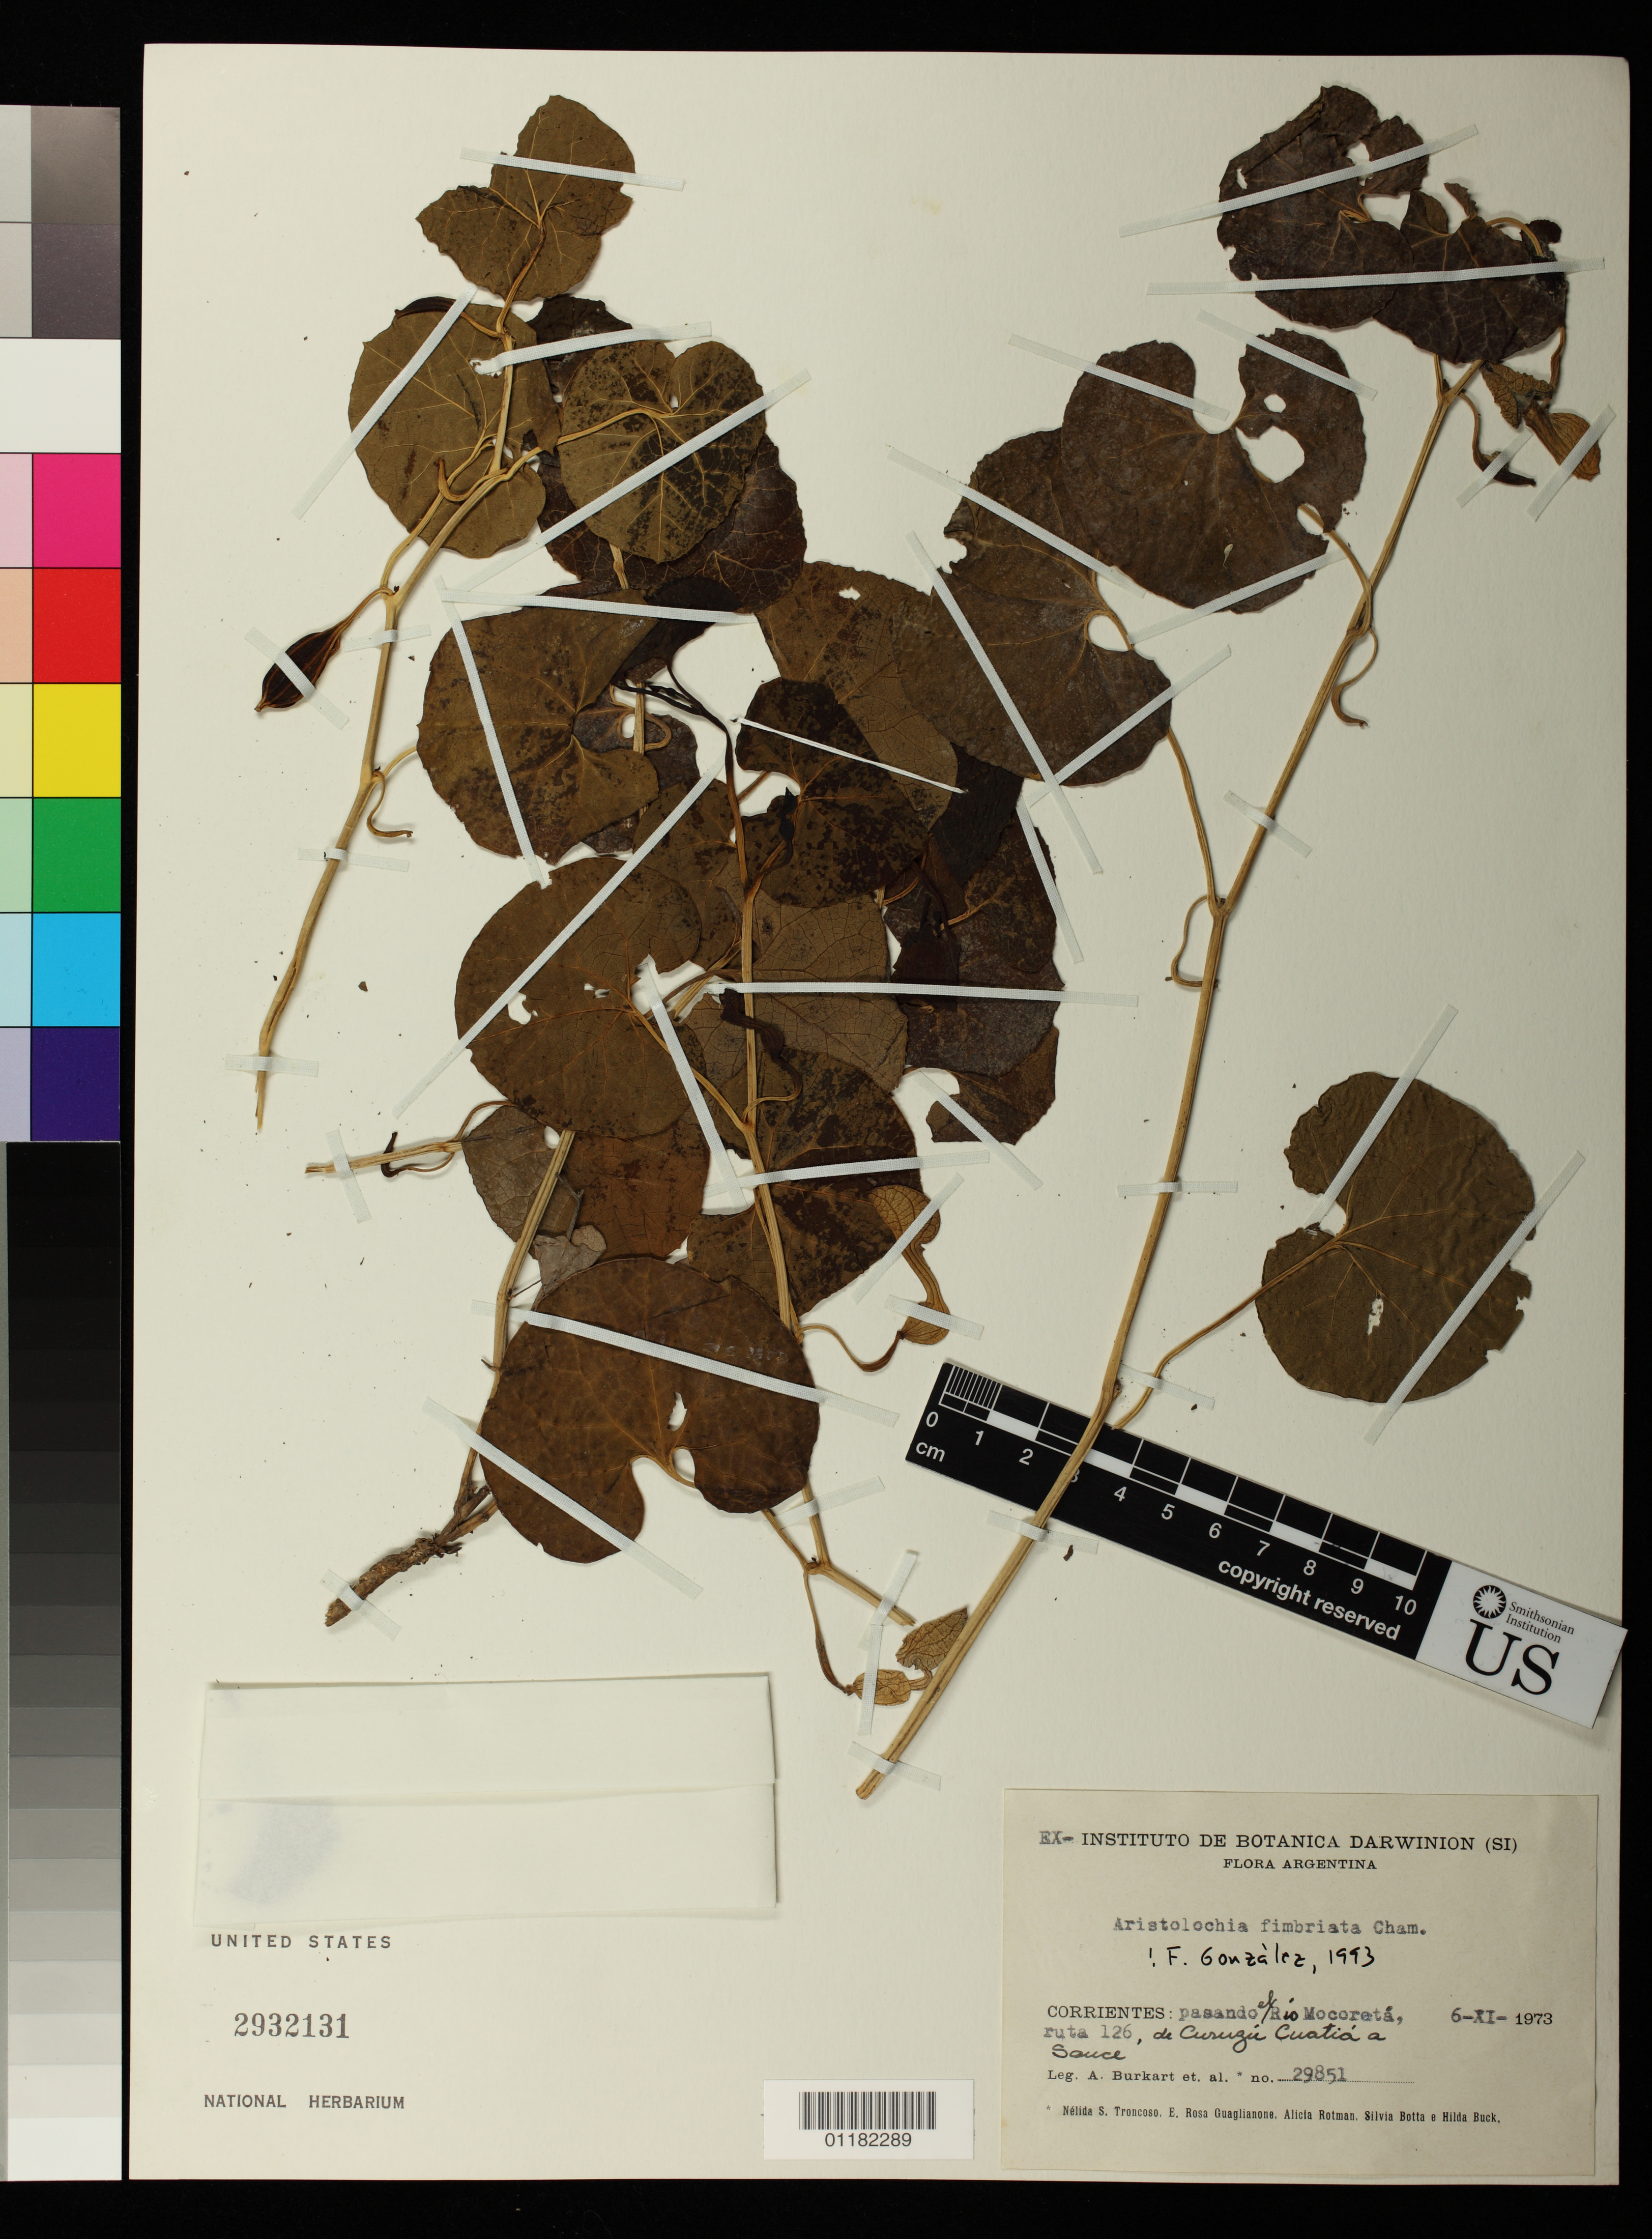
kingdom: Plantae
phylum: Tracheophyta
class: Magnoliopsida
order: Piperales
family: Aristolochiaceae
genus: Aristolochia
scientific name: Aristolochia fimbriata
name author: Cham.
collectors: A. E. Burkart, N. Troscoco, E. Gasgliossa, A. Rotsat, S. M. Botta & H. Buck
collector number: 29851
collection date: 1973-11-06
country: Argentina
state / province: Corrientes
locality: Pasando el Rio Mocoreta, ruta 126, de Curugú Cuatiá a Sauce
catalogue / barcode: US 2932131